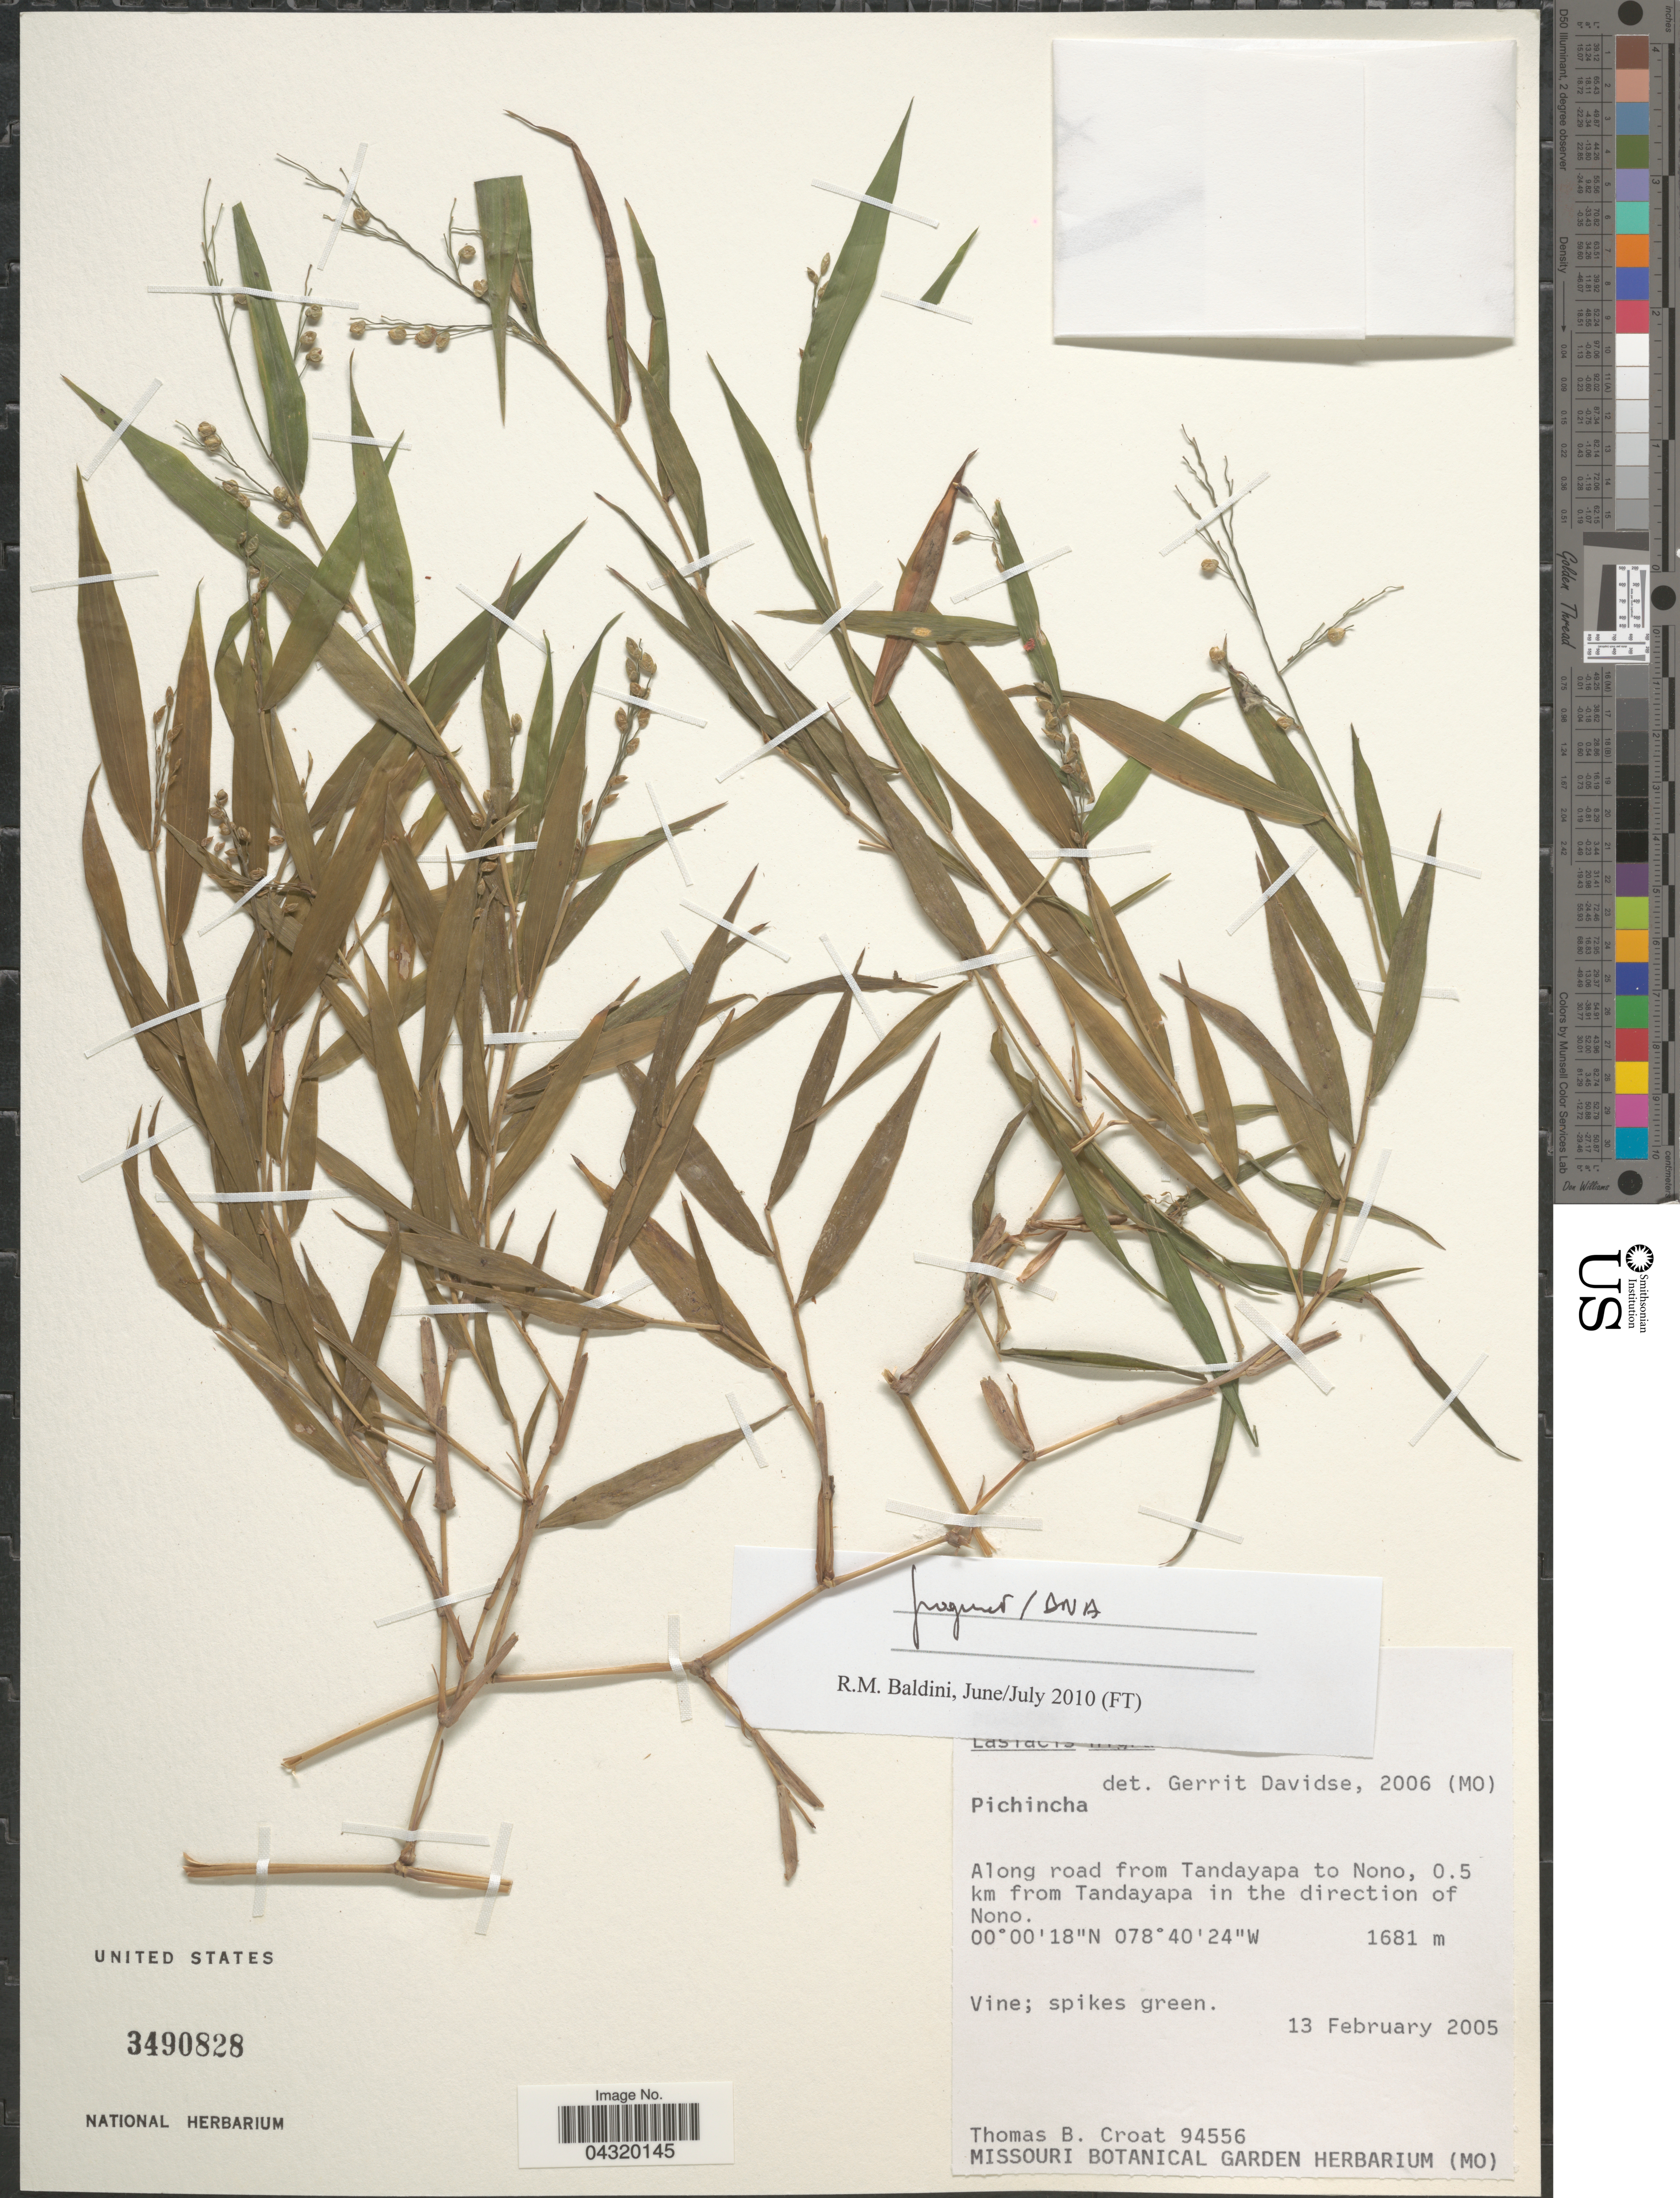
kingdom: Plantae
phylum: Tracheophyta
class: Liliopsida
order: Poales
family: Poaceae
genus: Lasiacis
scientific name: Lasiacis nigra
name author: Davidse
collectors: T. B. Croat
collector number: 94556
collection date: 2005-02-13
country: Ecuador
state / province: Pichincha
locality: Along road from Tandayapa to Nono, 0.5 km from Tandayapa in the direction of Nono.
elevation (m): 1681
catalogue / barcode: US 3490828